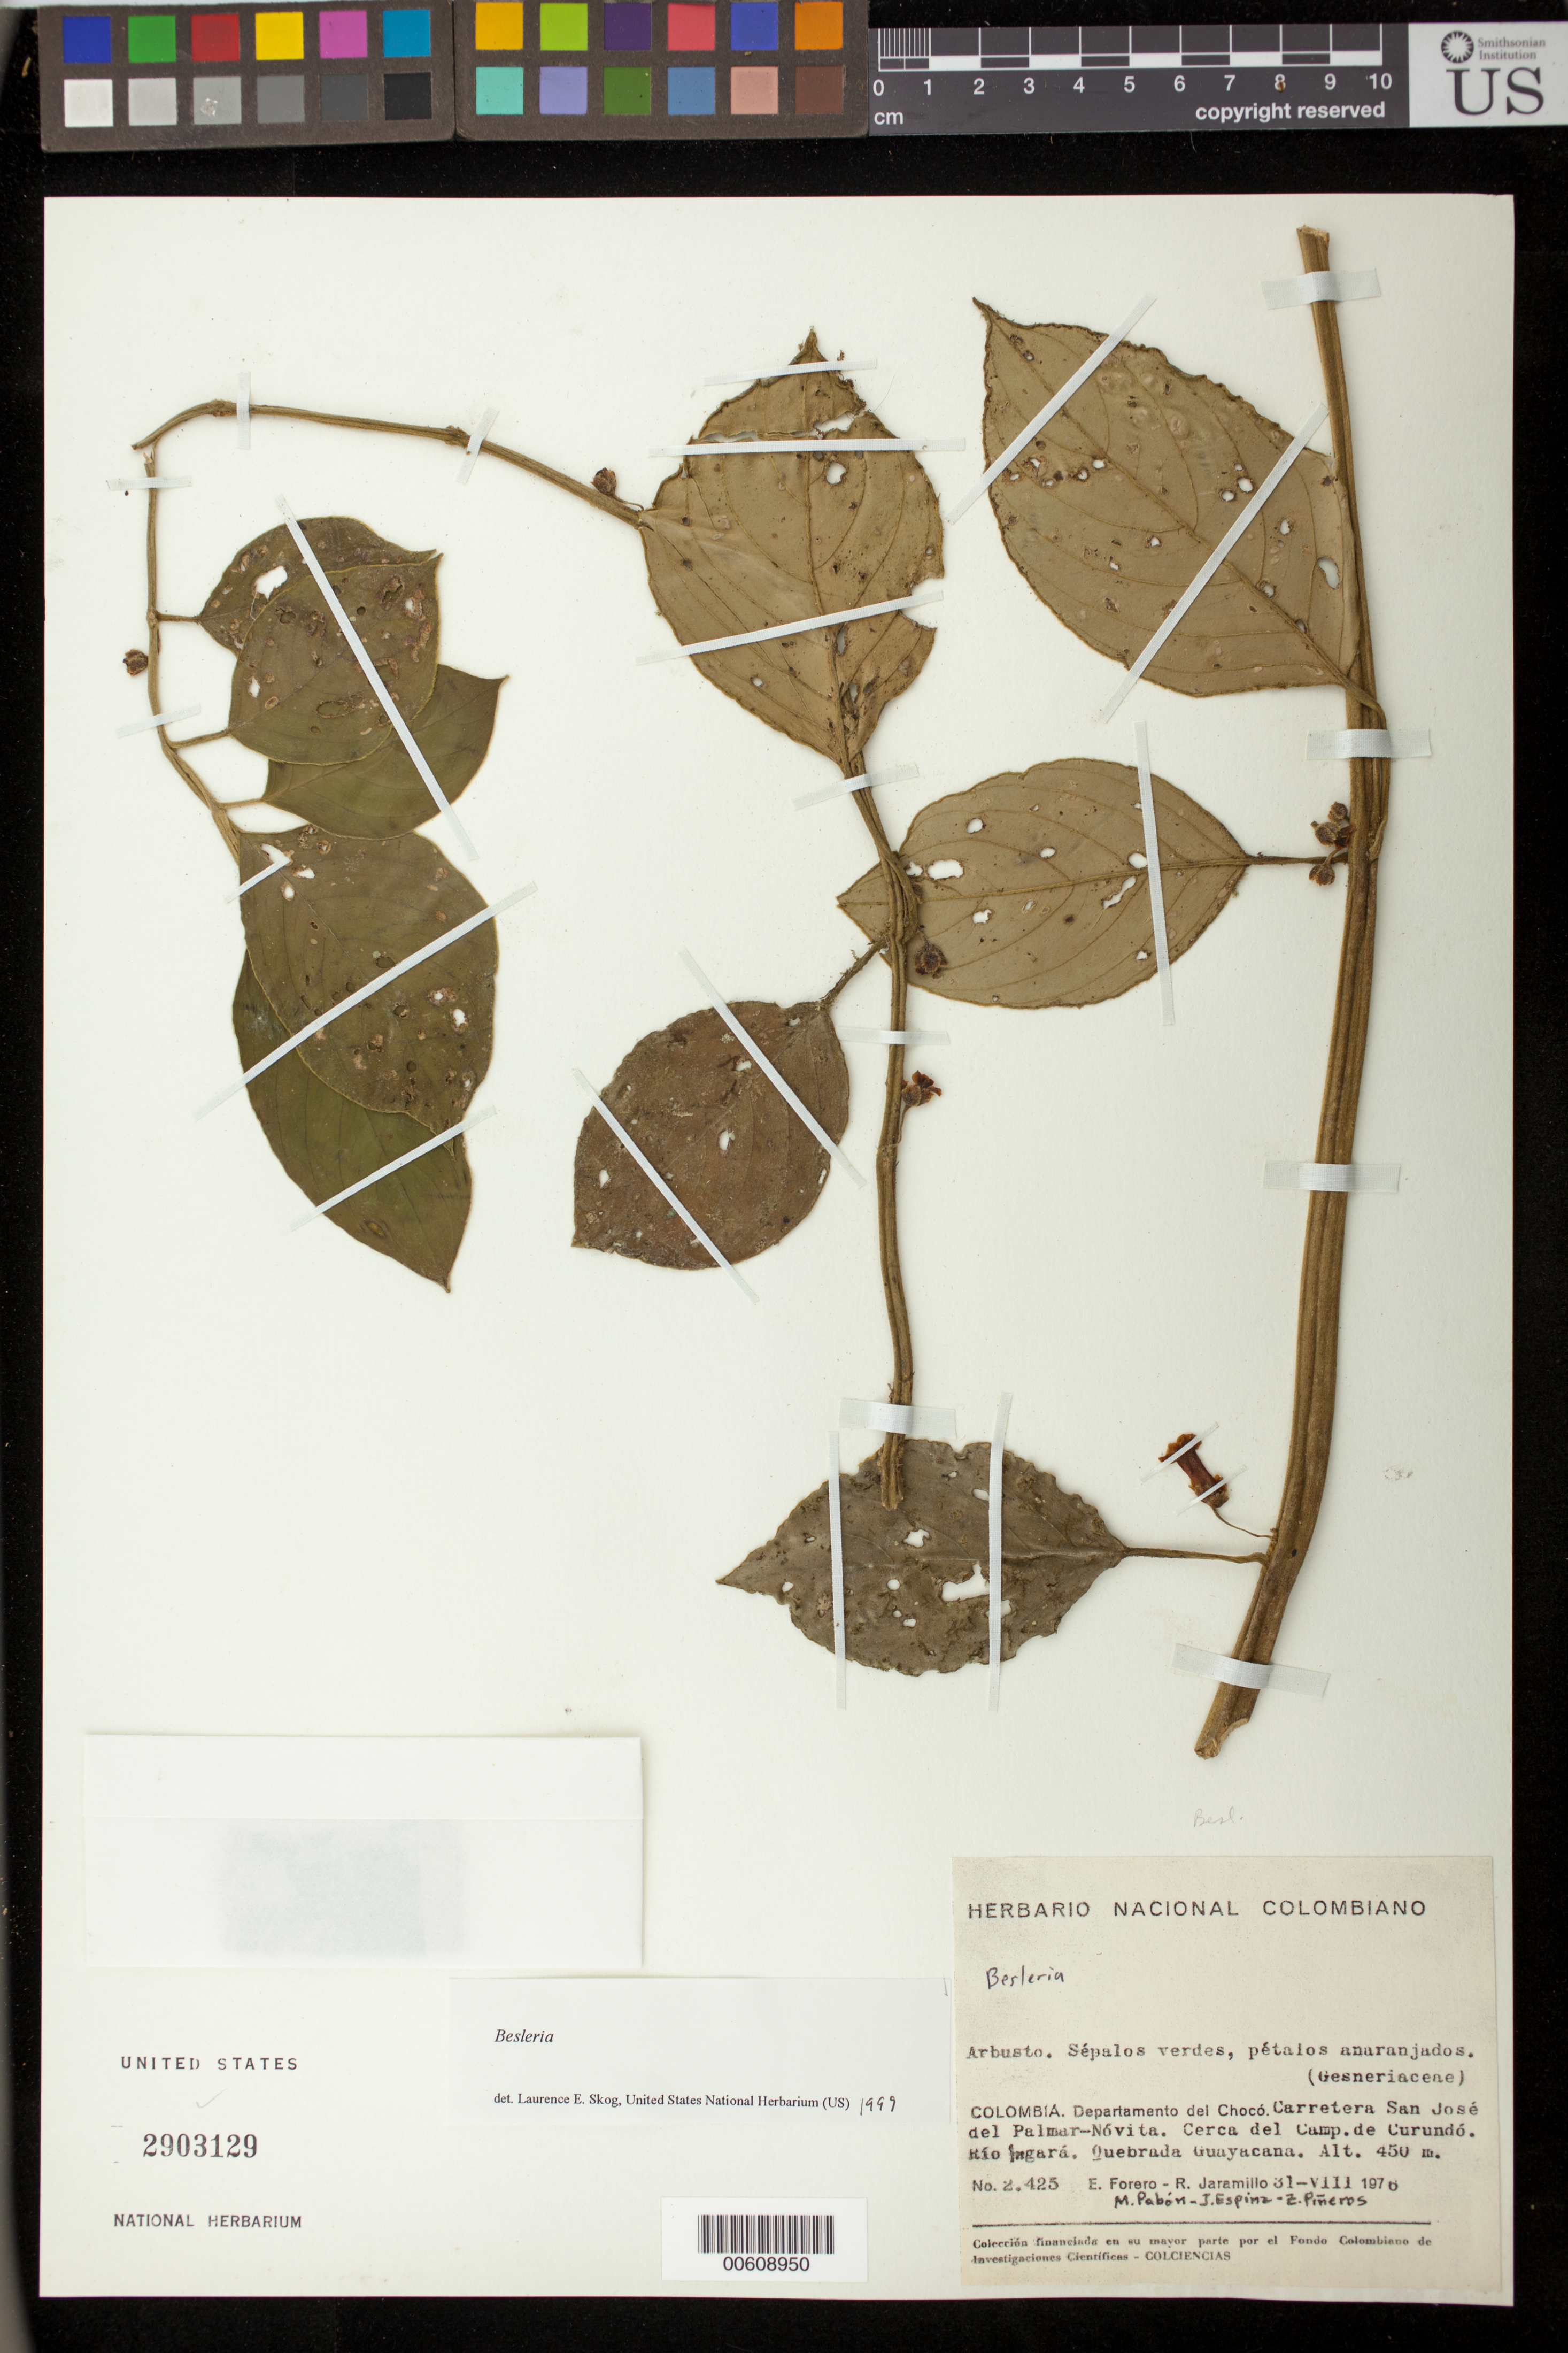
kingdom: Plantae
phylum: Tracheophyta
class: Magnoliopsida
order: Lamiales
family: Gesneriaceae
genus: Besleria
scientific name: Besleria sp.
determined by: Skog, Laurence E.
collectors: E. Forero, R. Jaramillo M., M. Pabon, J. Espina & Z. Piñeros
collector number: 2425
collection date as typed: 31 Aug 1976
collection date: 1976-08-31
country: Colombia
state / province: Chocó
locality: Carretera San José del Palmar - Nóvita; cerca del Camp. de Curundó, Río Ingará, Quebrada Guayacana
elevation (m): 450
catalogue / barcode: US 2903129